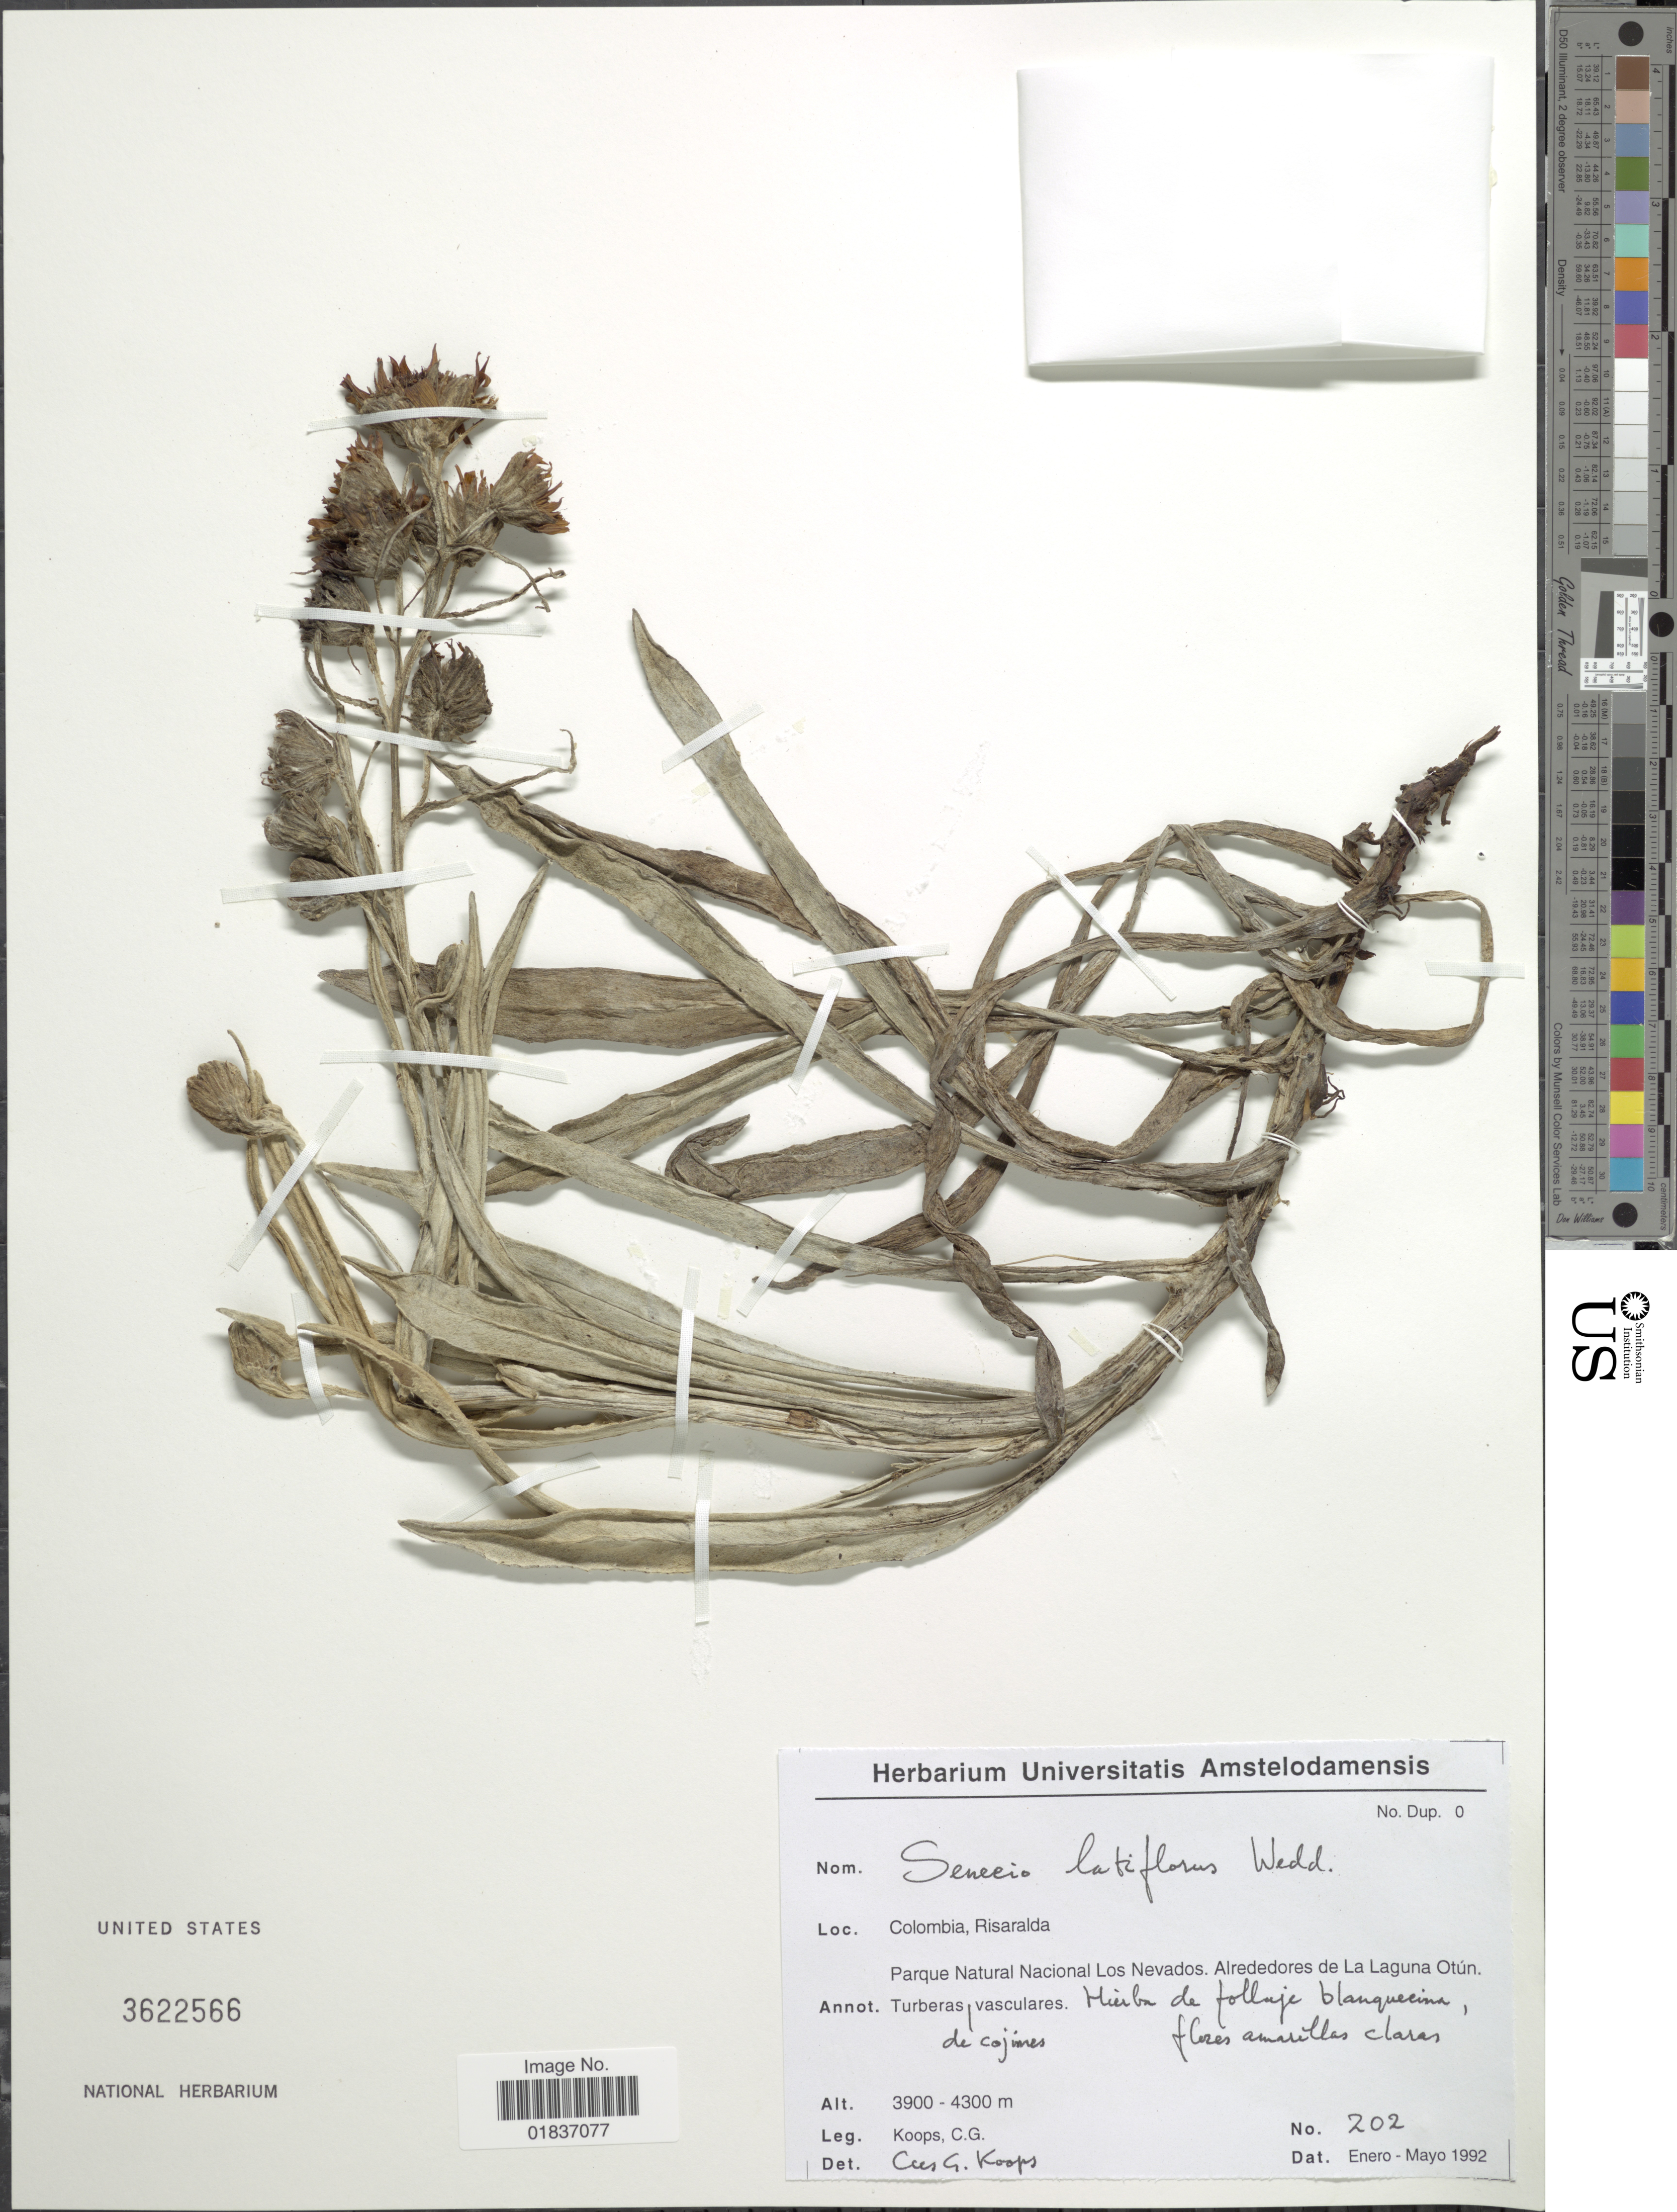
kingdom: Plantae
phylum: Tracheophyta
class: Magnoliopsida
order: Asterales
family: Asteraceae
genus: Senecio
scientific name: Senecio latiflorus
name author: Wedd.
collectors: C. Koops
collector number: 202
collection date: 1992-01/1992-05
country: Colombia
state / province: Risaralda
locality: Risaralda. Parque Natural Nacional Los Nevados. Alrededores de La Laguna Otun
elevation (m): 3900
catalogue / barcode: US 3622566